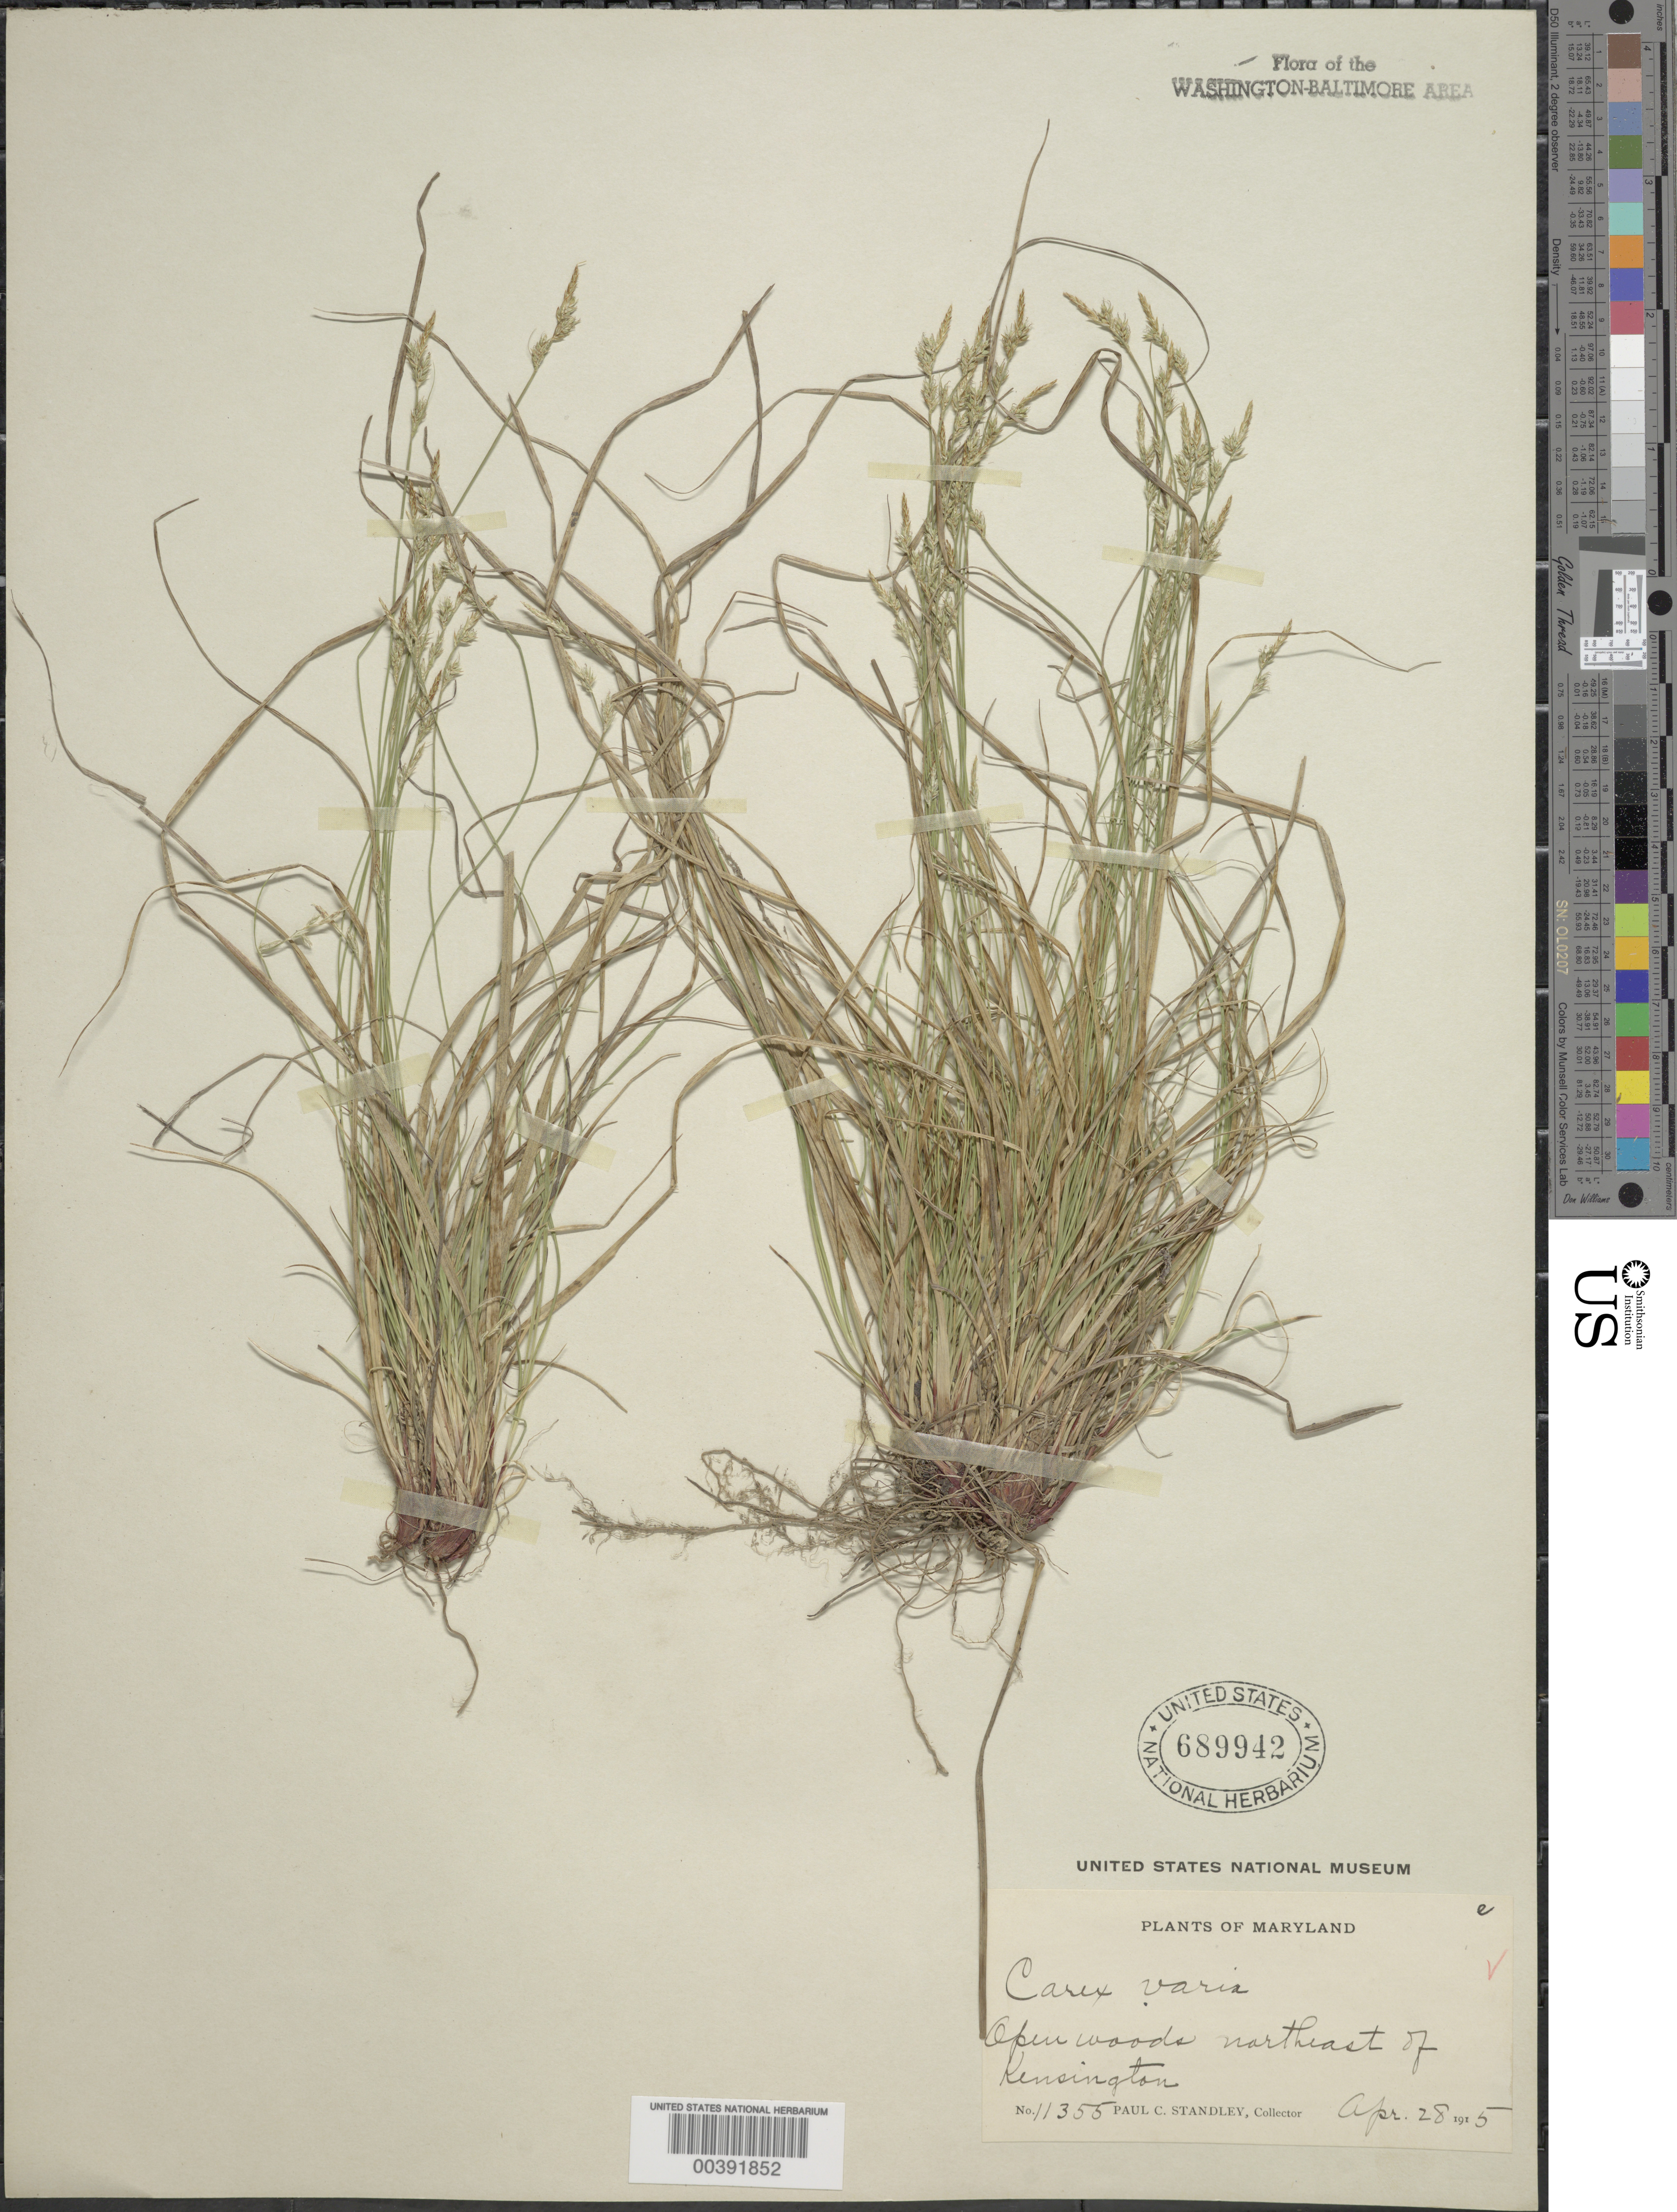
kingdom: Plantae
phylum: Tracheophyta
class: Liliopsida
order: Poales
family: Cyperaceae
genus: Carex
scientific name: Carex albicans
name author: Willd. ex Spreng.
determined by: Shetler, Stanwyn G., (US), NMNH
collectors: P. C. Standley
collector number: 11355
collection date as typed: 28 Apr 1915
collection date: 1915-04-28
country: United States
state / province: Maryland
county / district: Montgomery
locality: NE of Kensington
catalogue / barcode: US 689942